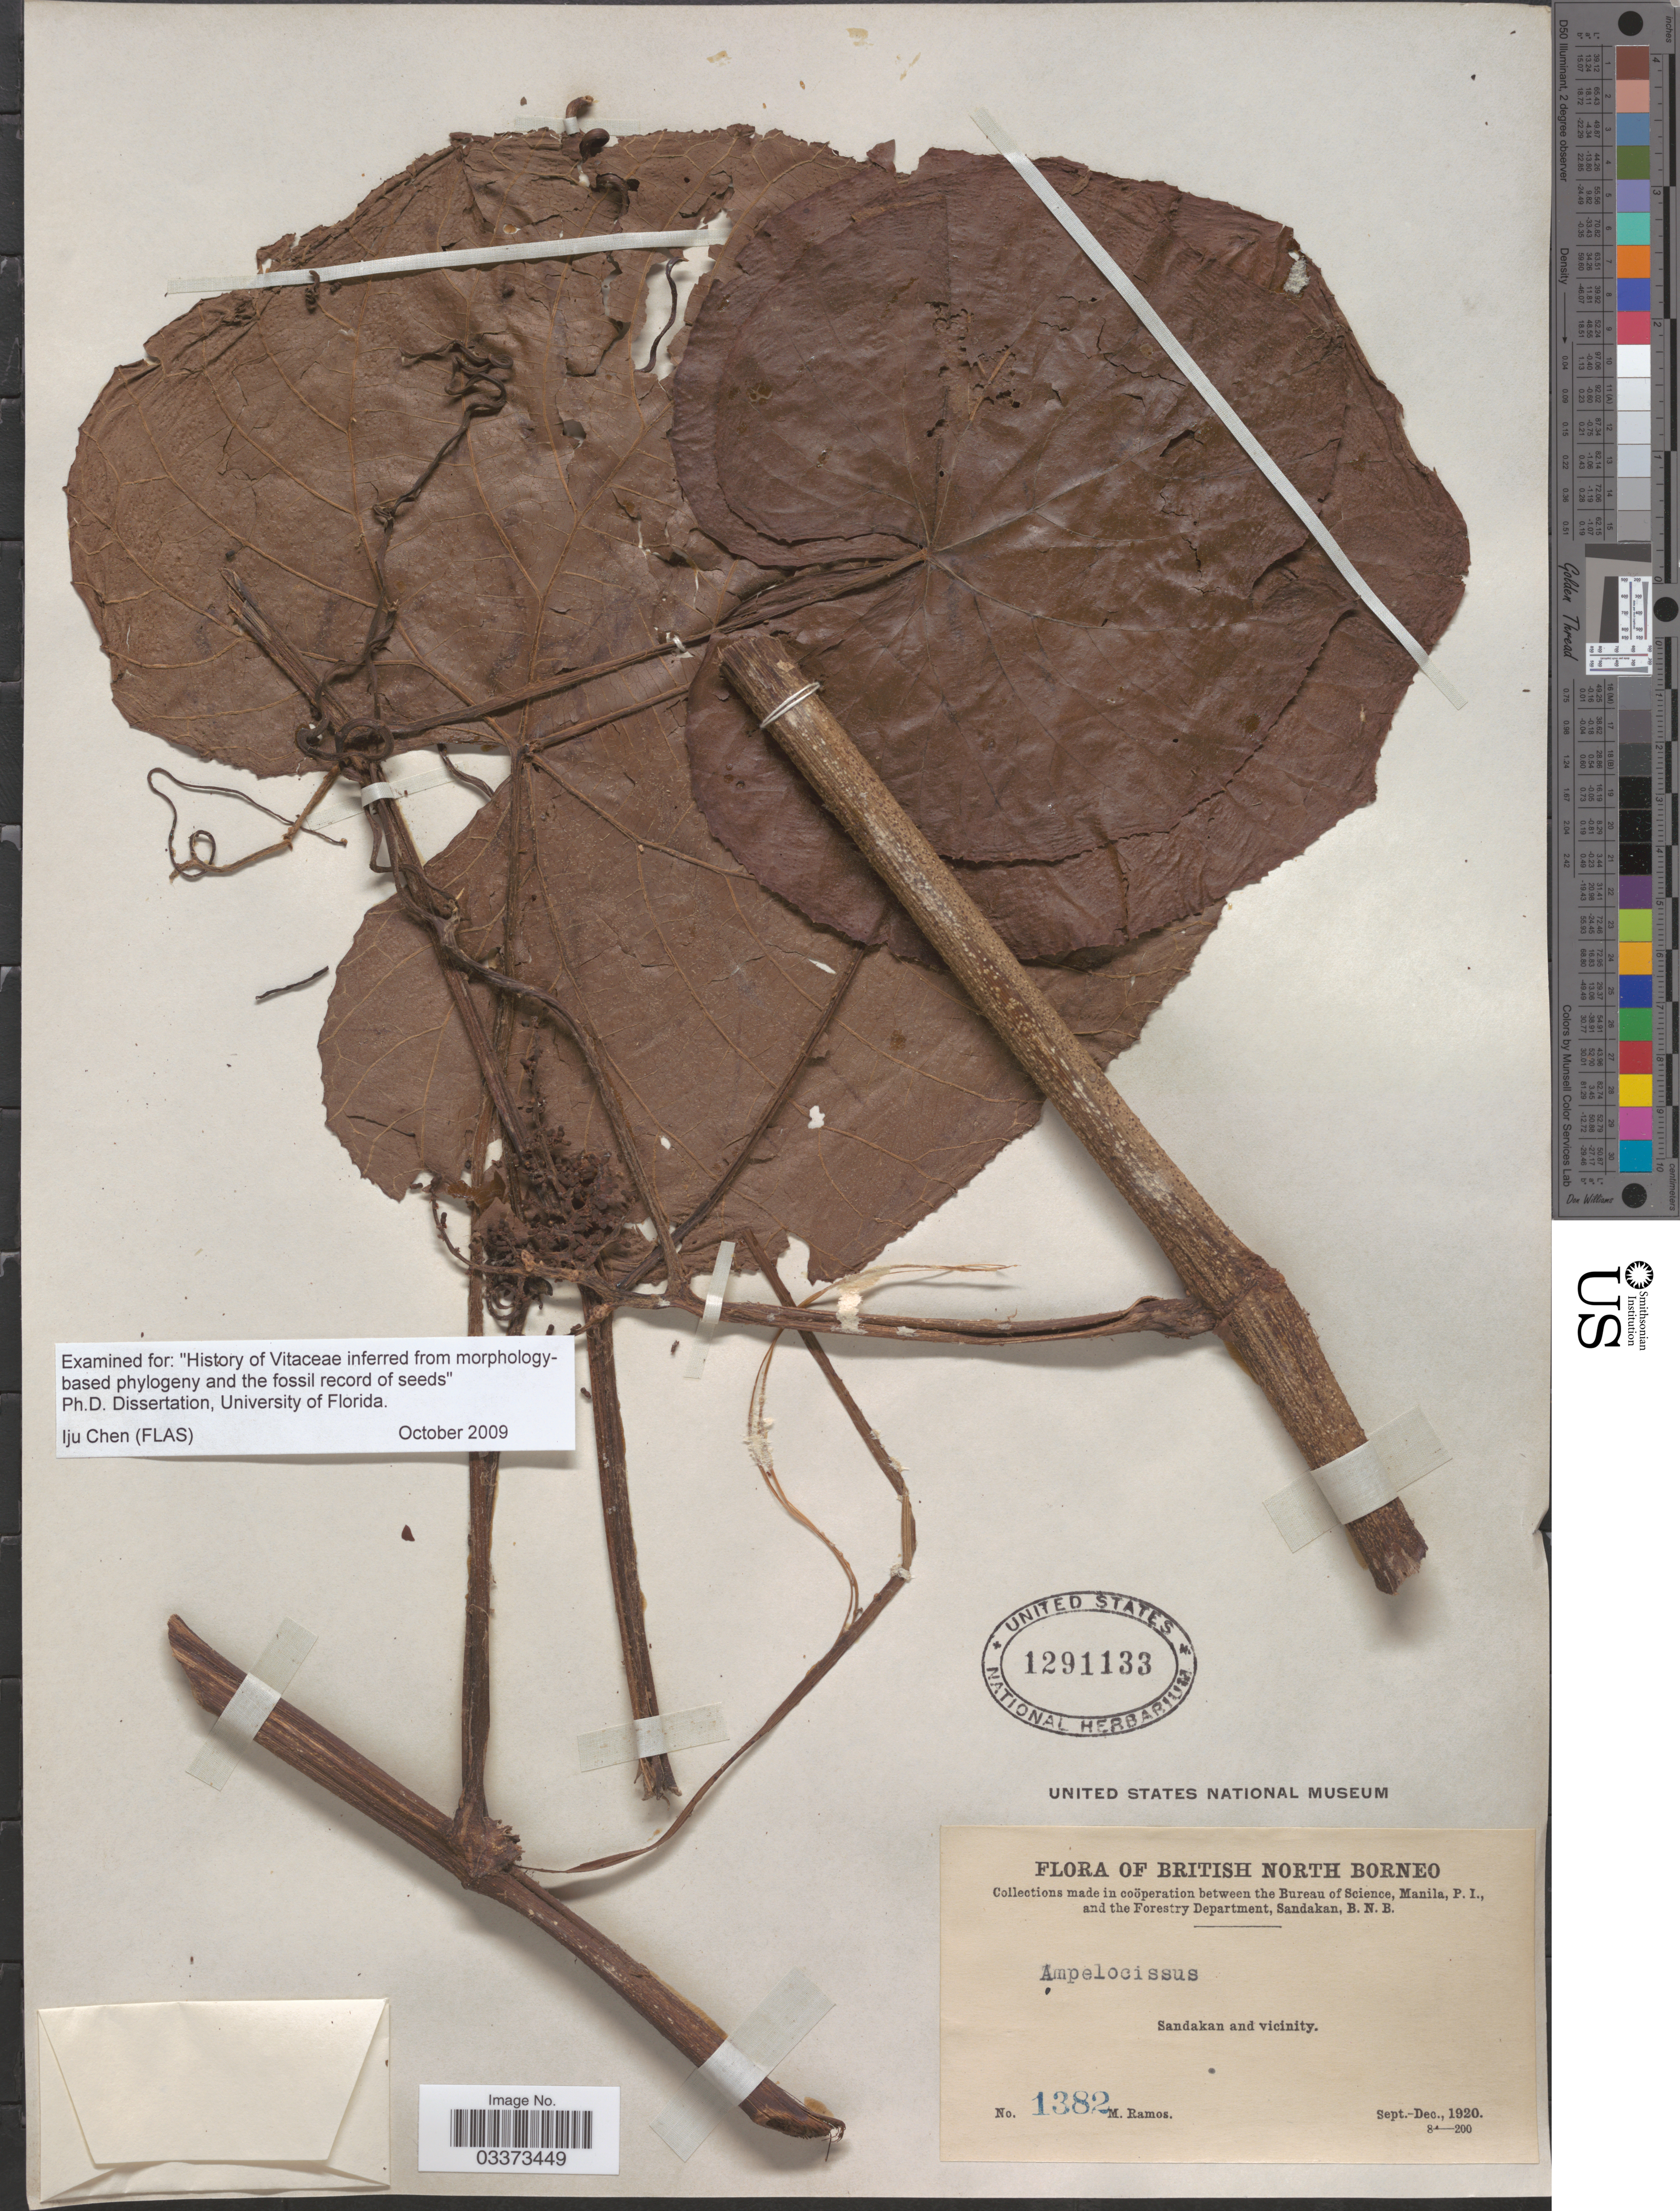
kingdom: Plantae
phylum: Tracheophyta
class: Magnoliopsida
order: Vitales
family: Vitaceae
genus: Ampelocissus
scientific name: Ampelocissus sp.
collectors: M. Ramos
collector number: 1382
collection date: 1920-09/1920-12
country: Malaysia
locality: British North Borneo. Sandakan and vicinity.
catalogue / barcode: US 1291133